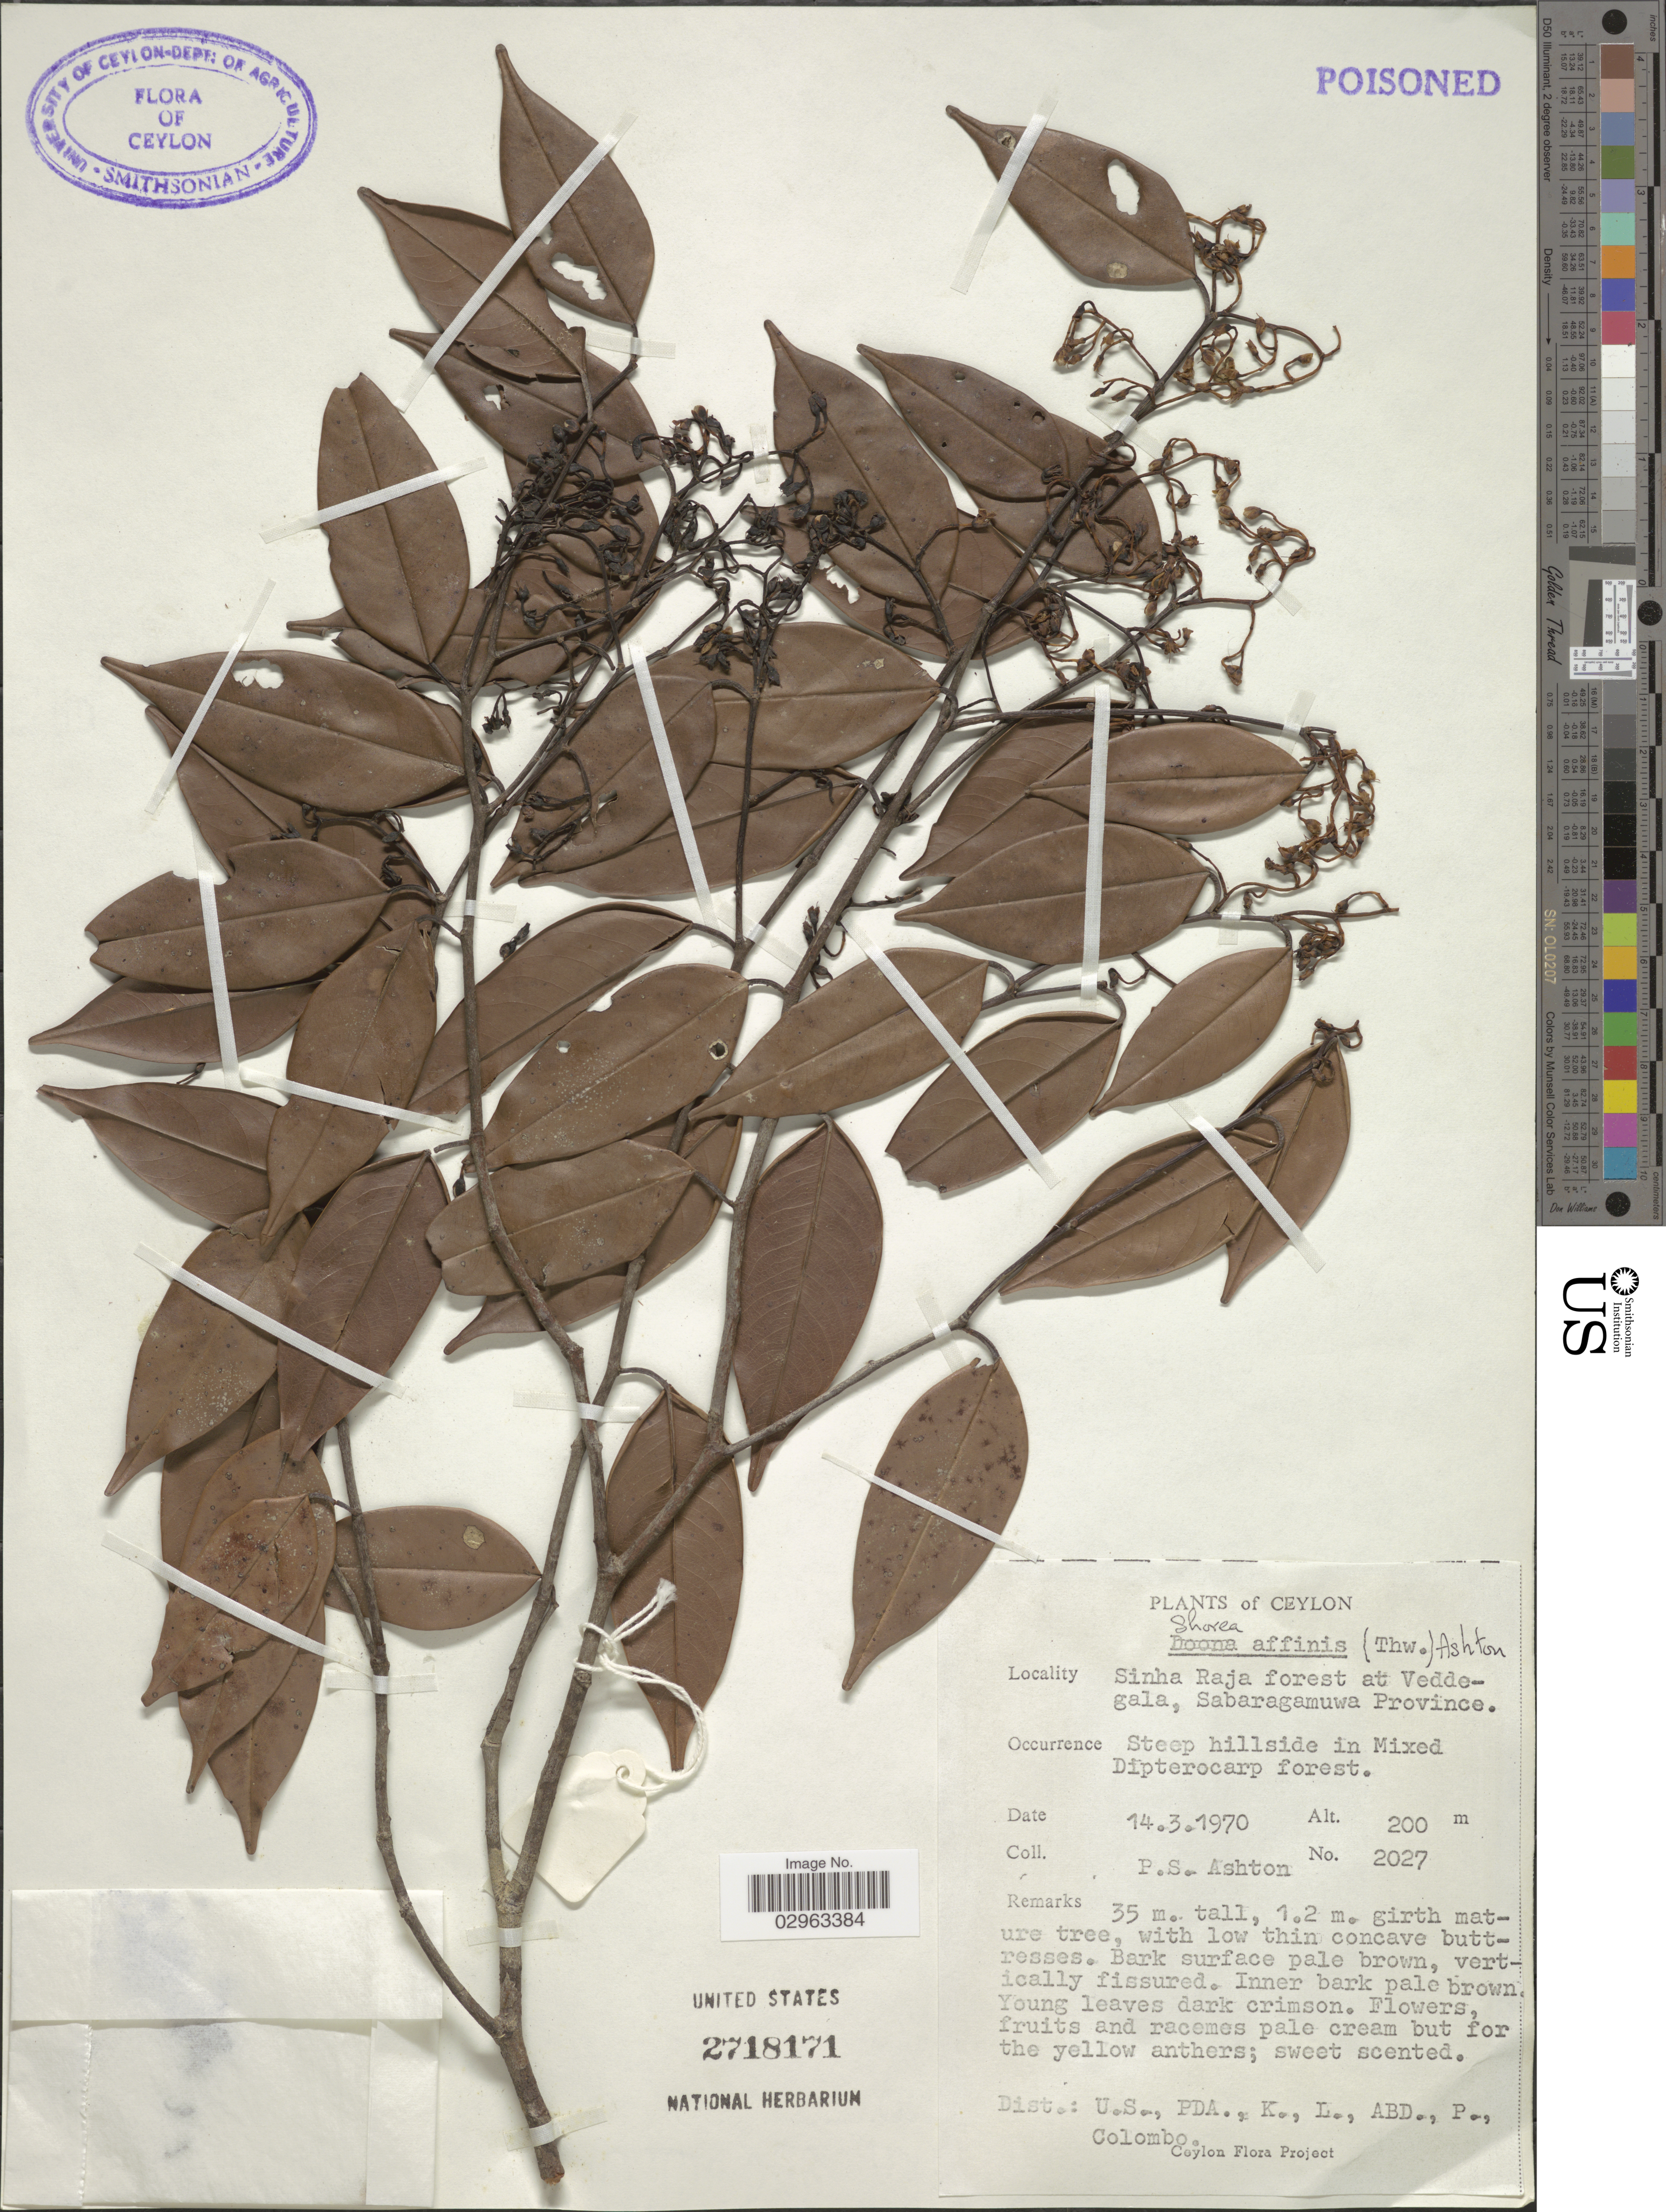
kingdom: Plantae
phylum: Tracheophyta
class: Magnoliopsida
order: Malvales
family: Dipterocarpaceae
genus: Doona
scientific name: Doona affinis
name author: Thwaites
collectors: P. S. Ashton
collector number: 2027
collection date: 1970-03-14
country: Sri Lanka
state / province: Sabaragamuwa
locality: Ceylon. Sinha Raja forest at Veddegala.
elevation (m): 200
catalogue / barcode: US 2718171